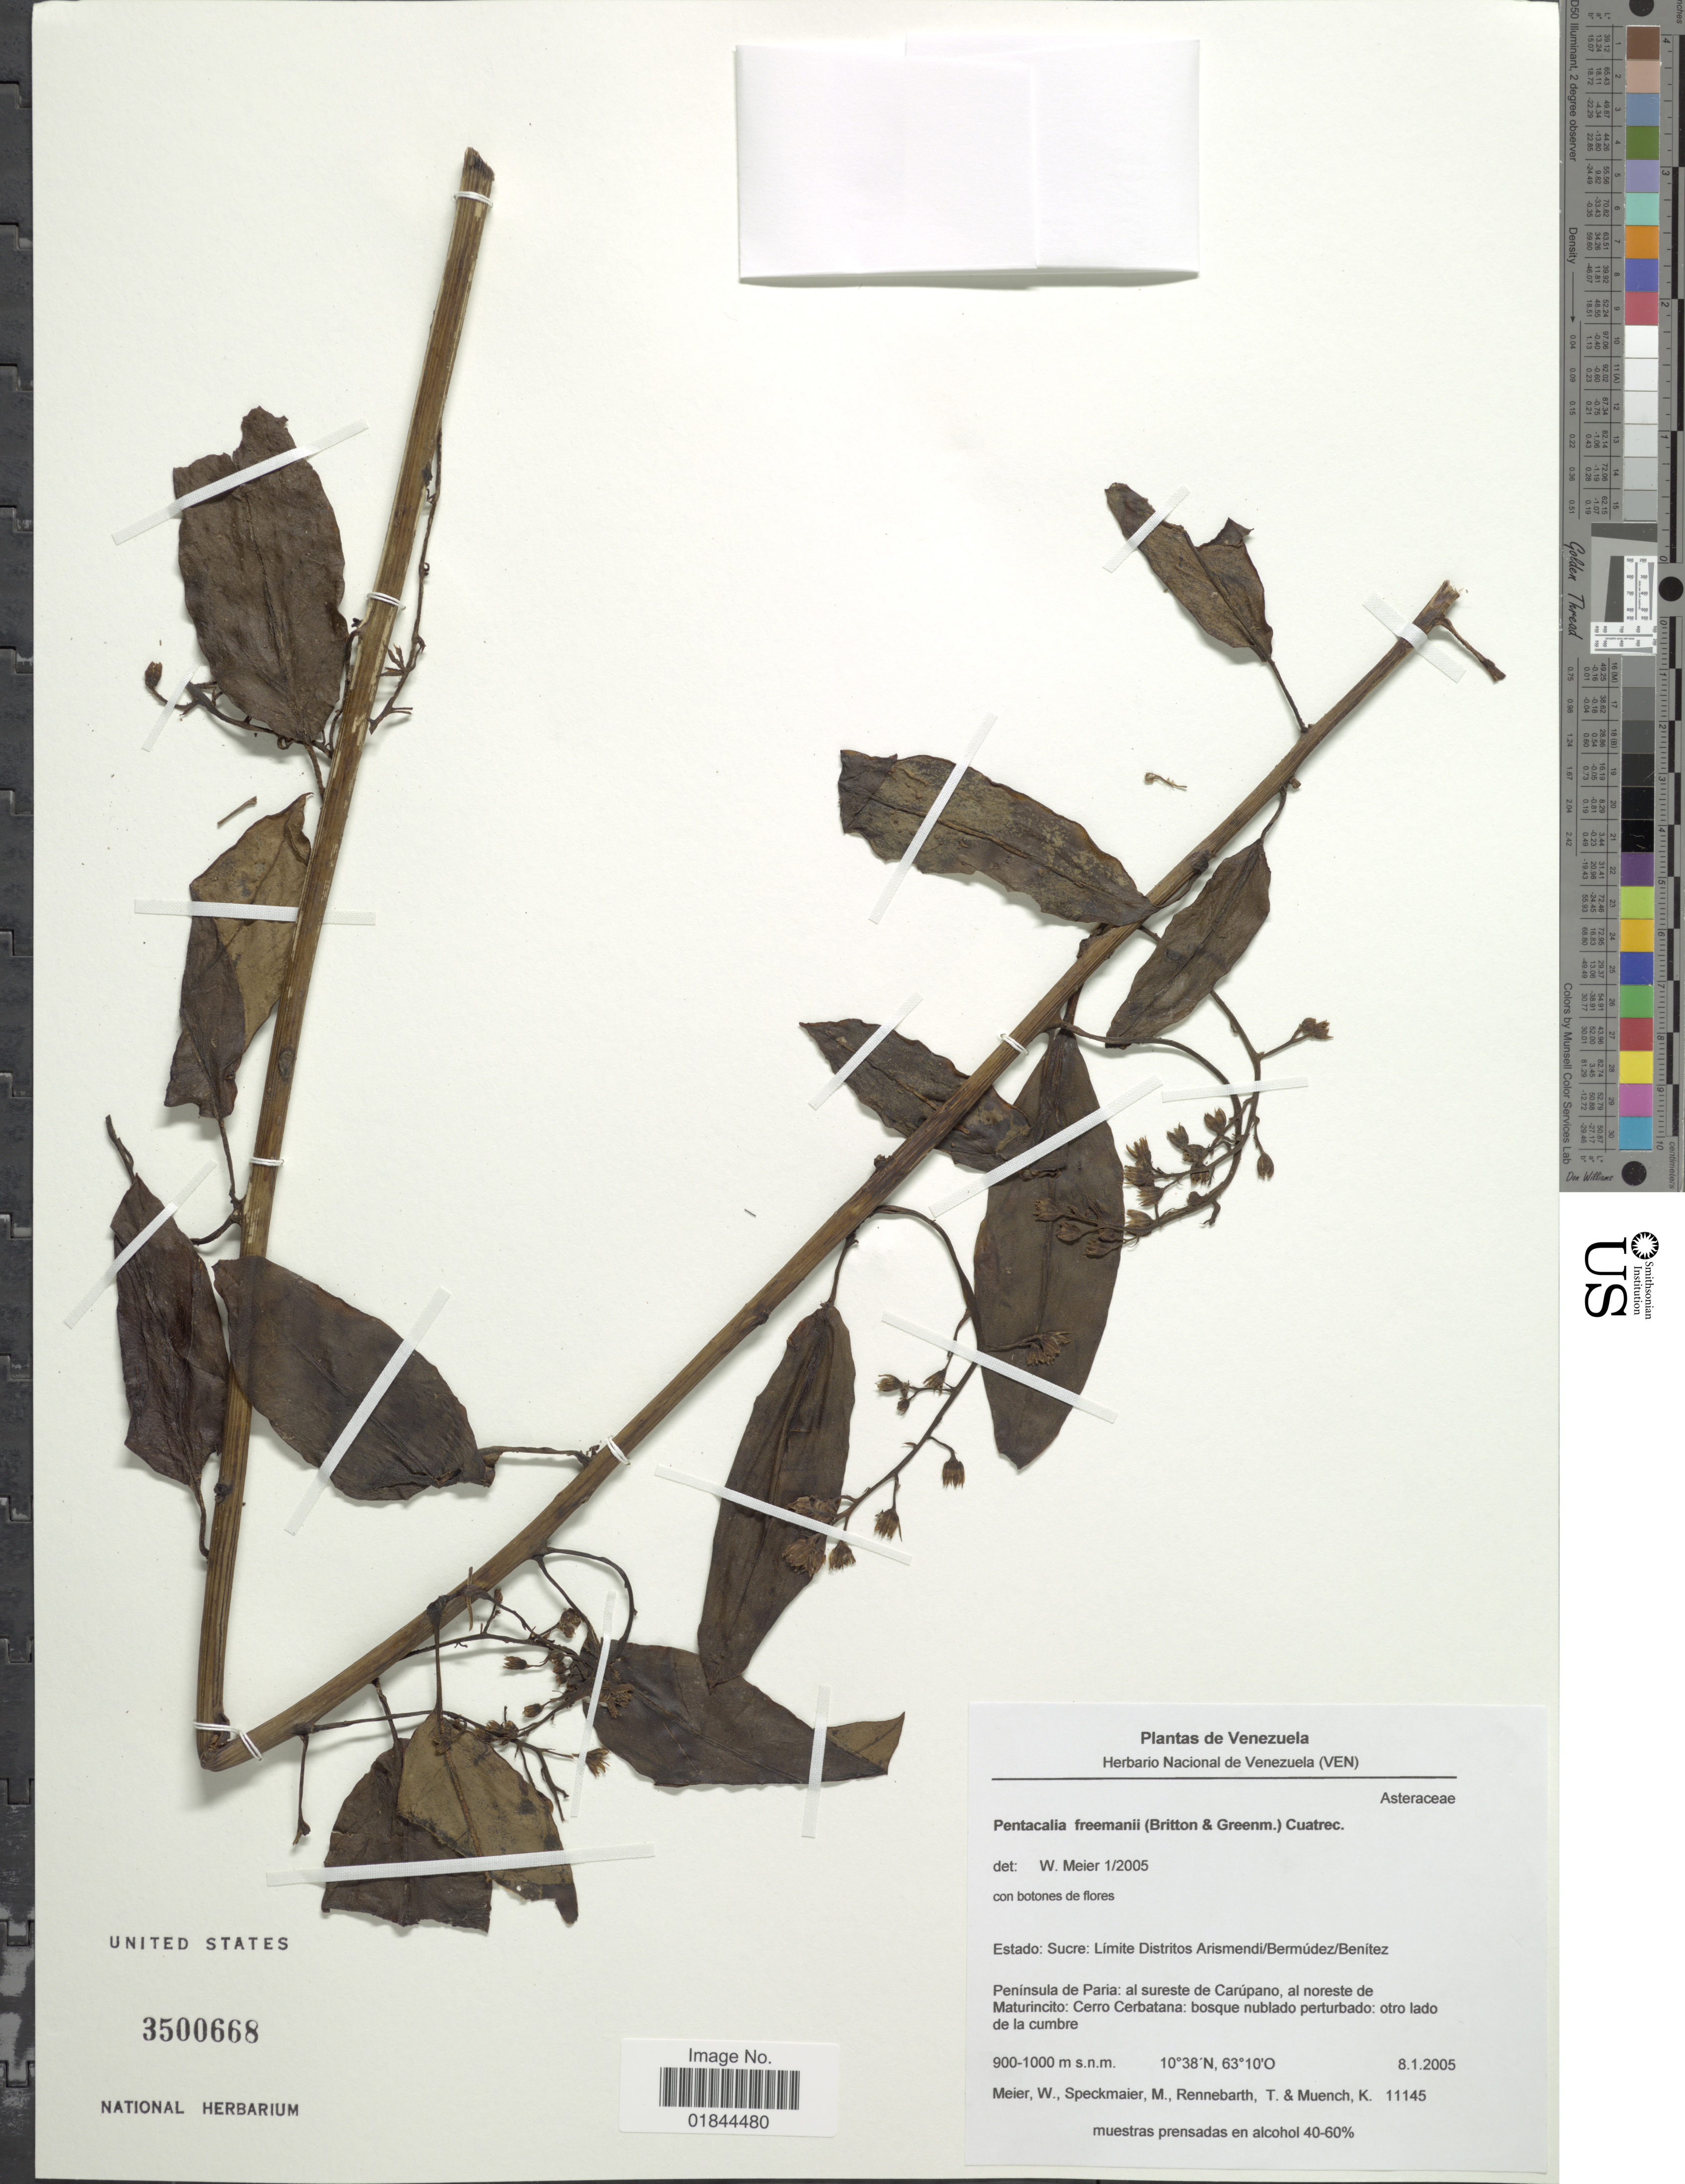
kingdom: Plantae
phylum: Tracheophyta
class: Magnoliopsida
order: Asterales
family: Asteraceae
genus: Pentacalia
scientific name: Pentacalia freemanii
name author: (Britton & Greenm.) Cuatrec.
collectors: W. Meier, M. Speckmaier, T. Rennebarth & K. Muench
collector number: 11145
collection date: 2005-01-08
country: Venezuela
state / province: Sucre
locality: Limite Distritos Arismendi/Berm'dez/Benítez. Peninsula de Paria: al sureste de Carúpano, al noreste de Maturincito: cerro Cerbatana: bosque nublado perturbado: otro lado de la cumbre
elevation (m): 900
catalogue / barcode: US 3500668